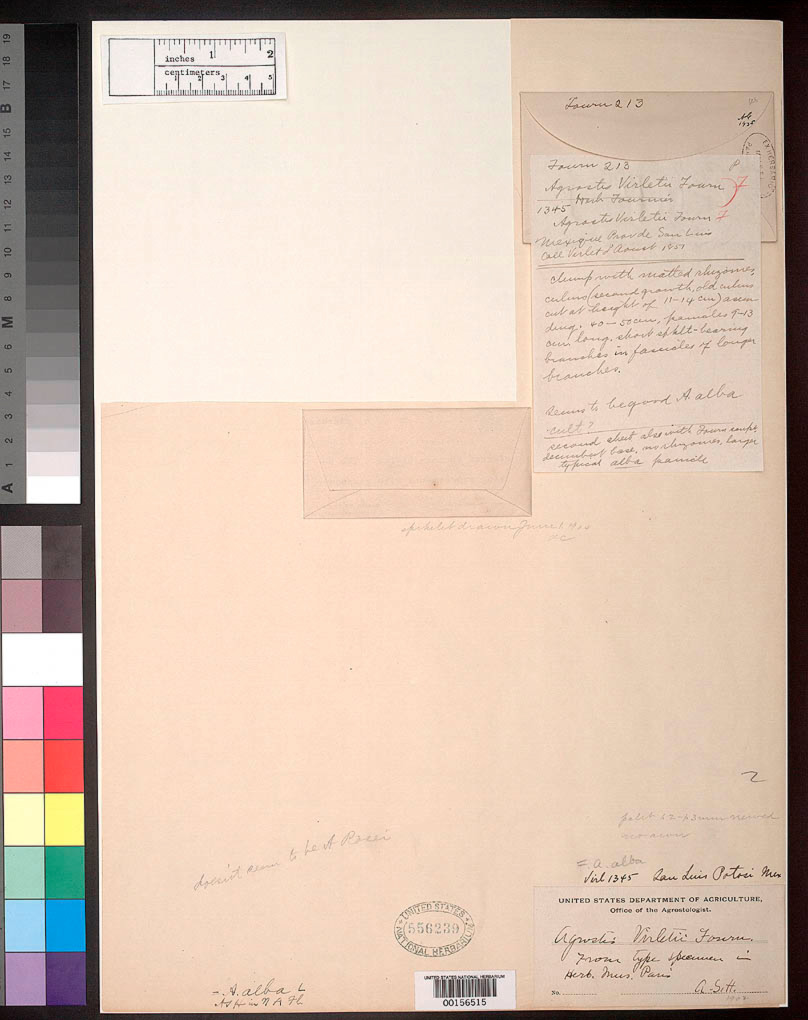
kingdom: Plantae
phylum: Tracheophyta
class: Liliopsida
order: Poales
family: Poaceae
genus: Agrostis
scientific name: Agrostis virletii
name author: E. Fourn.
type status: Type Fragment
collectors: A. Virleti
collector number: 1345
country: Mexico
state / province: San Luis Potosi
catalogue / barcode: US 556239